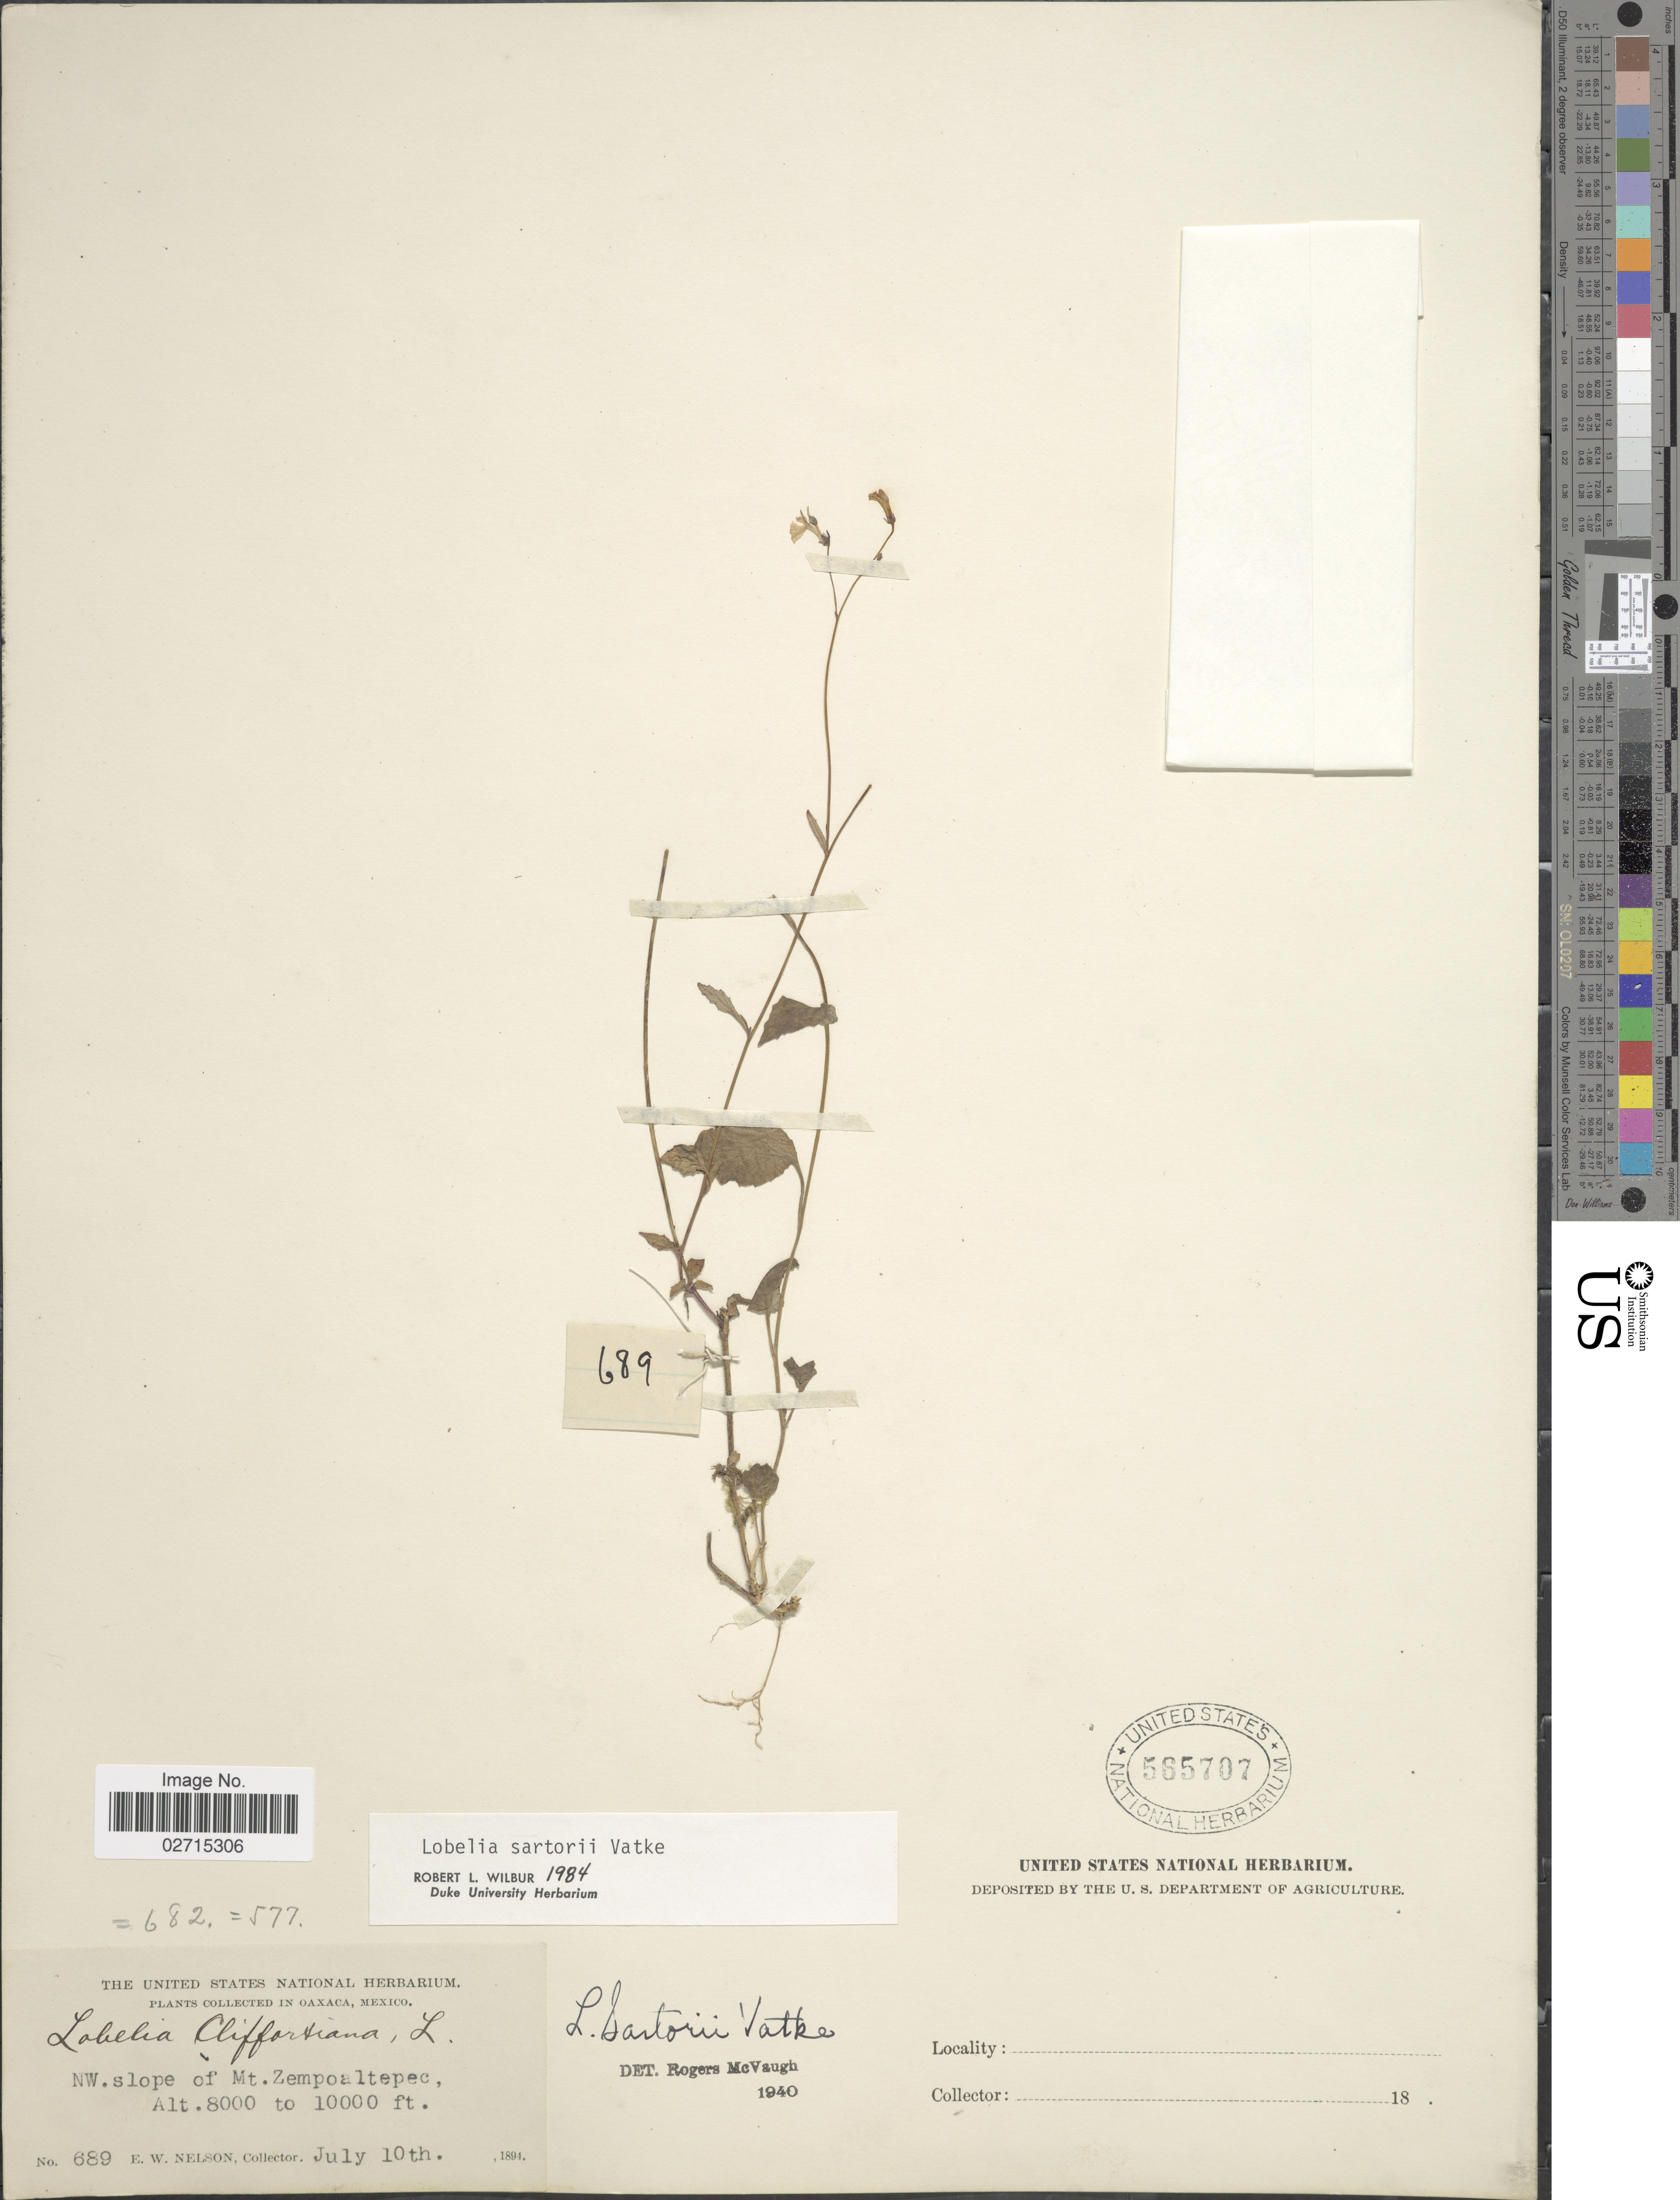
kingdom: Plantae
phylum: Tracheophyta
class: Magnoliopsida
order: Asterales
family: Campanulaceae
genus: Lobelia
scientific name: Lobelia sartorii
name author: Vatke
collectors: E. W. Nelson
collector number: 689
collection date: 1894-07-10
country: Mexico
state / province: Oaxaca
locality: NW slope of Mt. Zempoaltepec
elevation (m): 2438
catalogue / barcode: US 565707